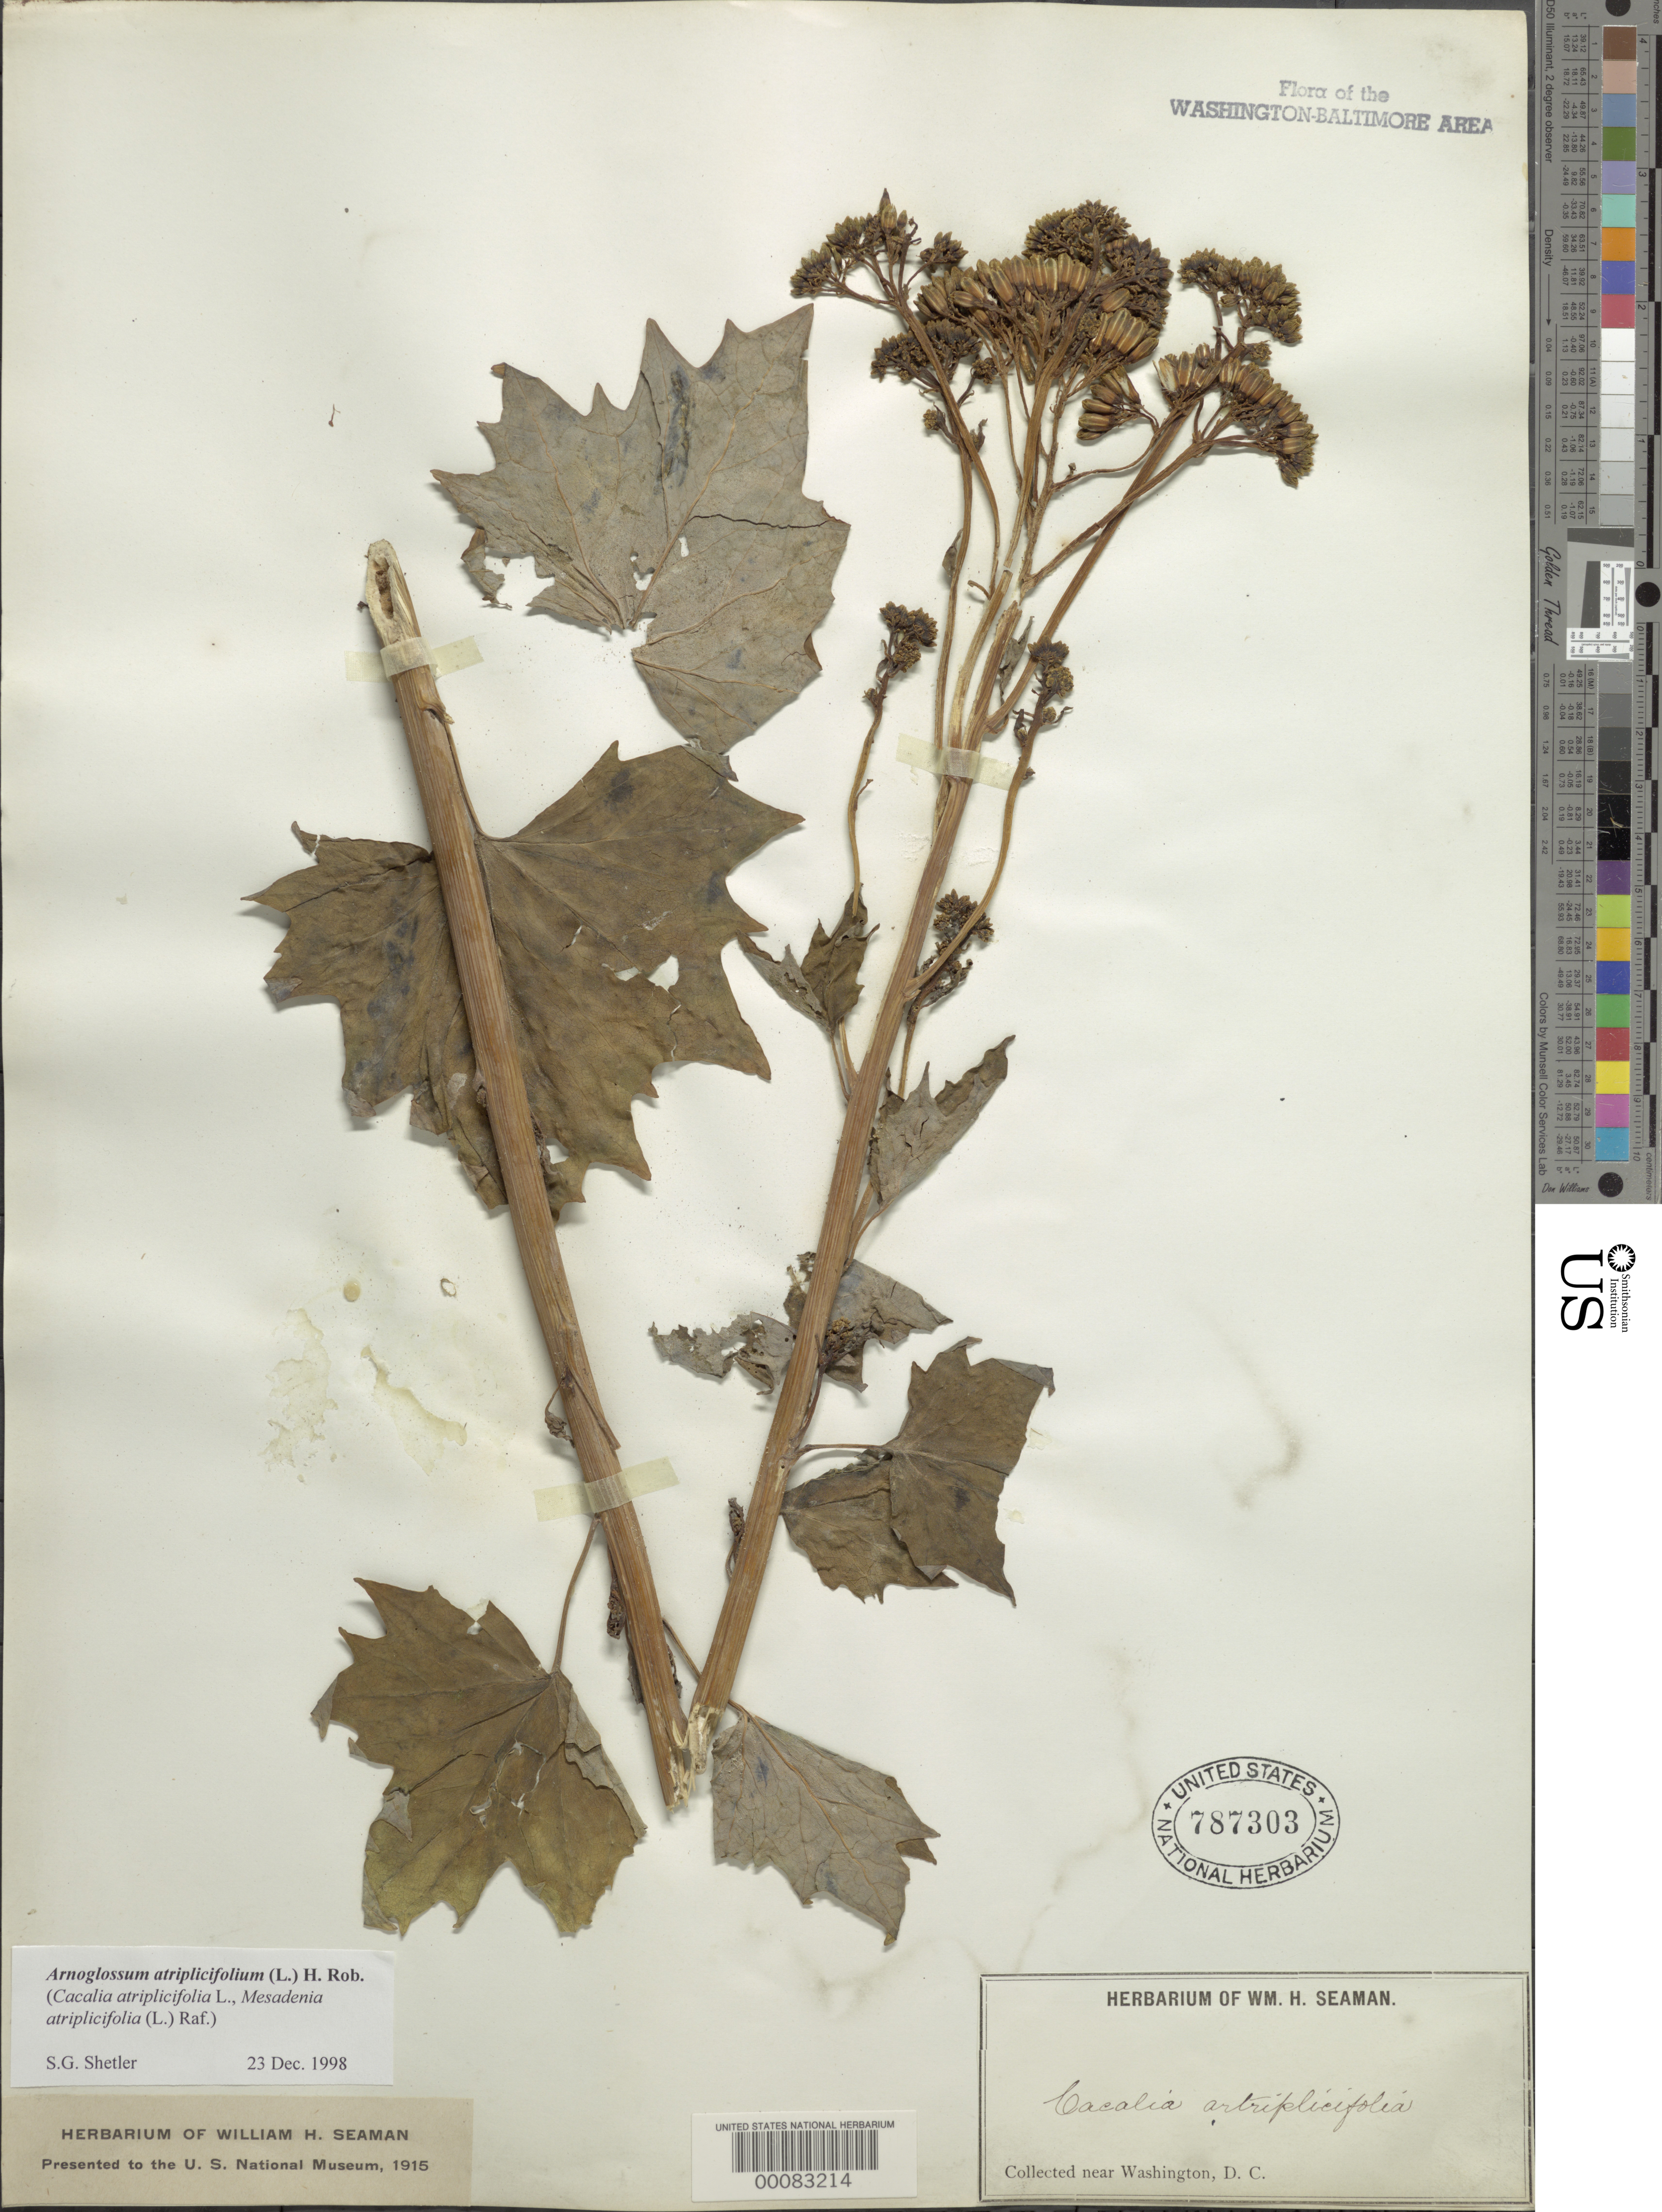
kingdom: Plantae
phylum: Tracheophyta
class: Magnoliopsida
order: Asterales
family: Asteraceae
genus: Arnoglossum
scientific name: Arnoglossum atriplicifolium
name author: (L.) H. Rob.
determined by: Shetler, Stanwyn G., (US), NMNH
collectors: W. Seaman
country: United States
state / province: District of Columbia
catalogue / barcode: US 787303